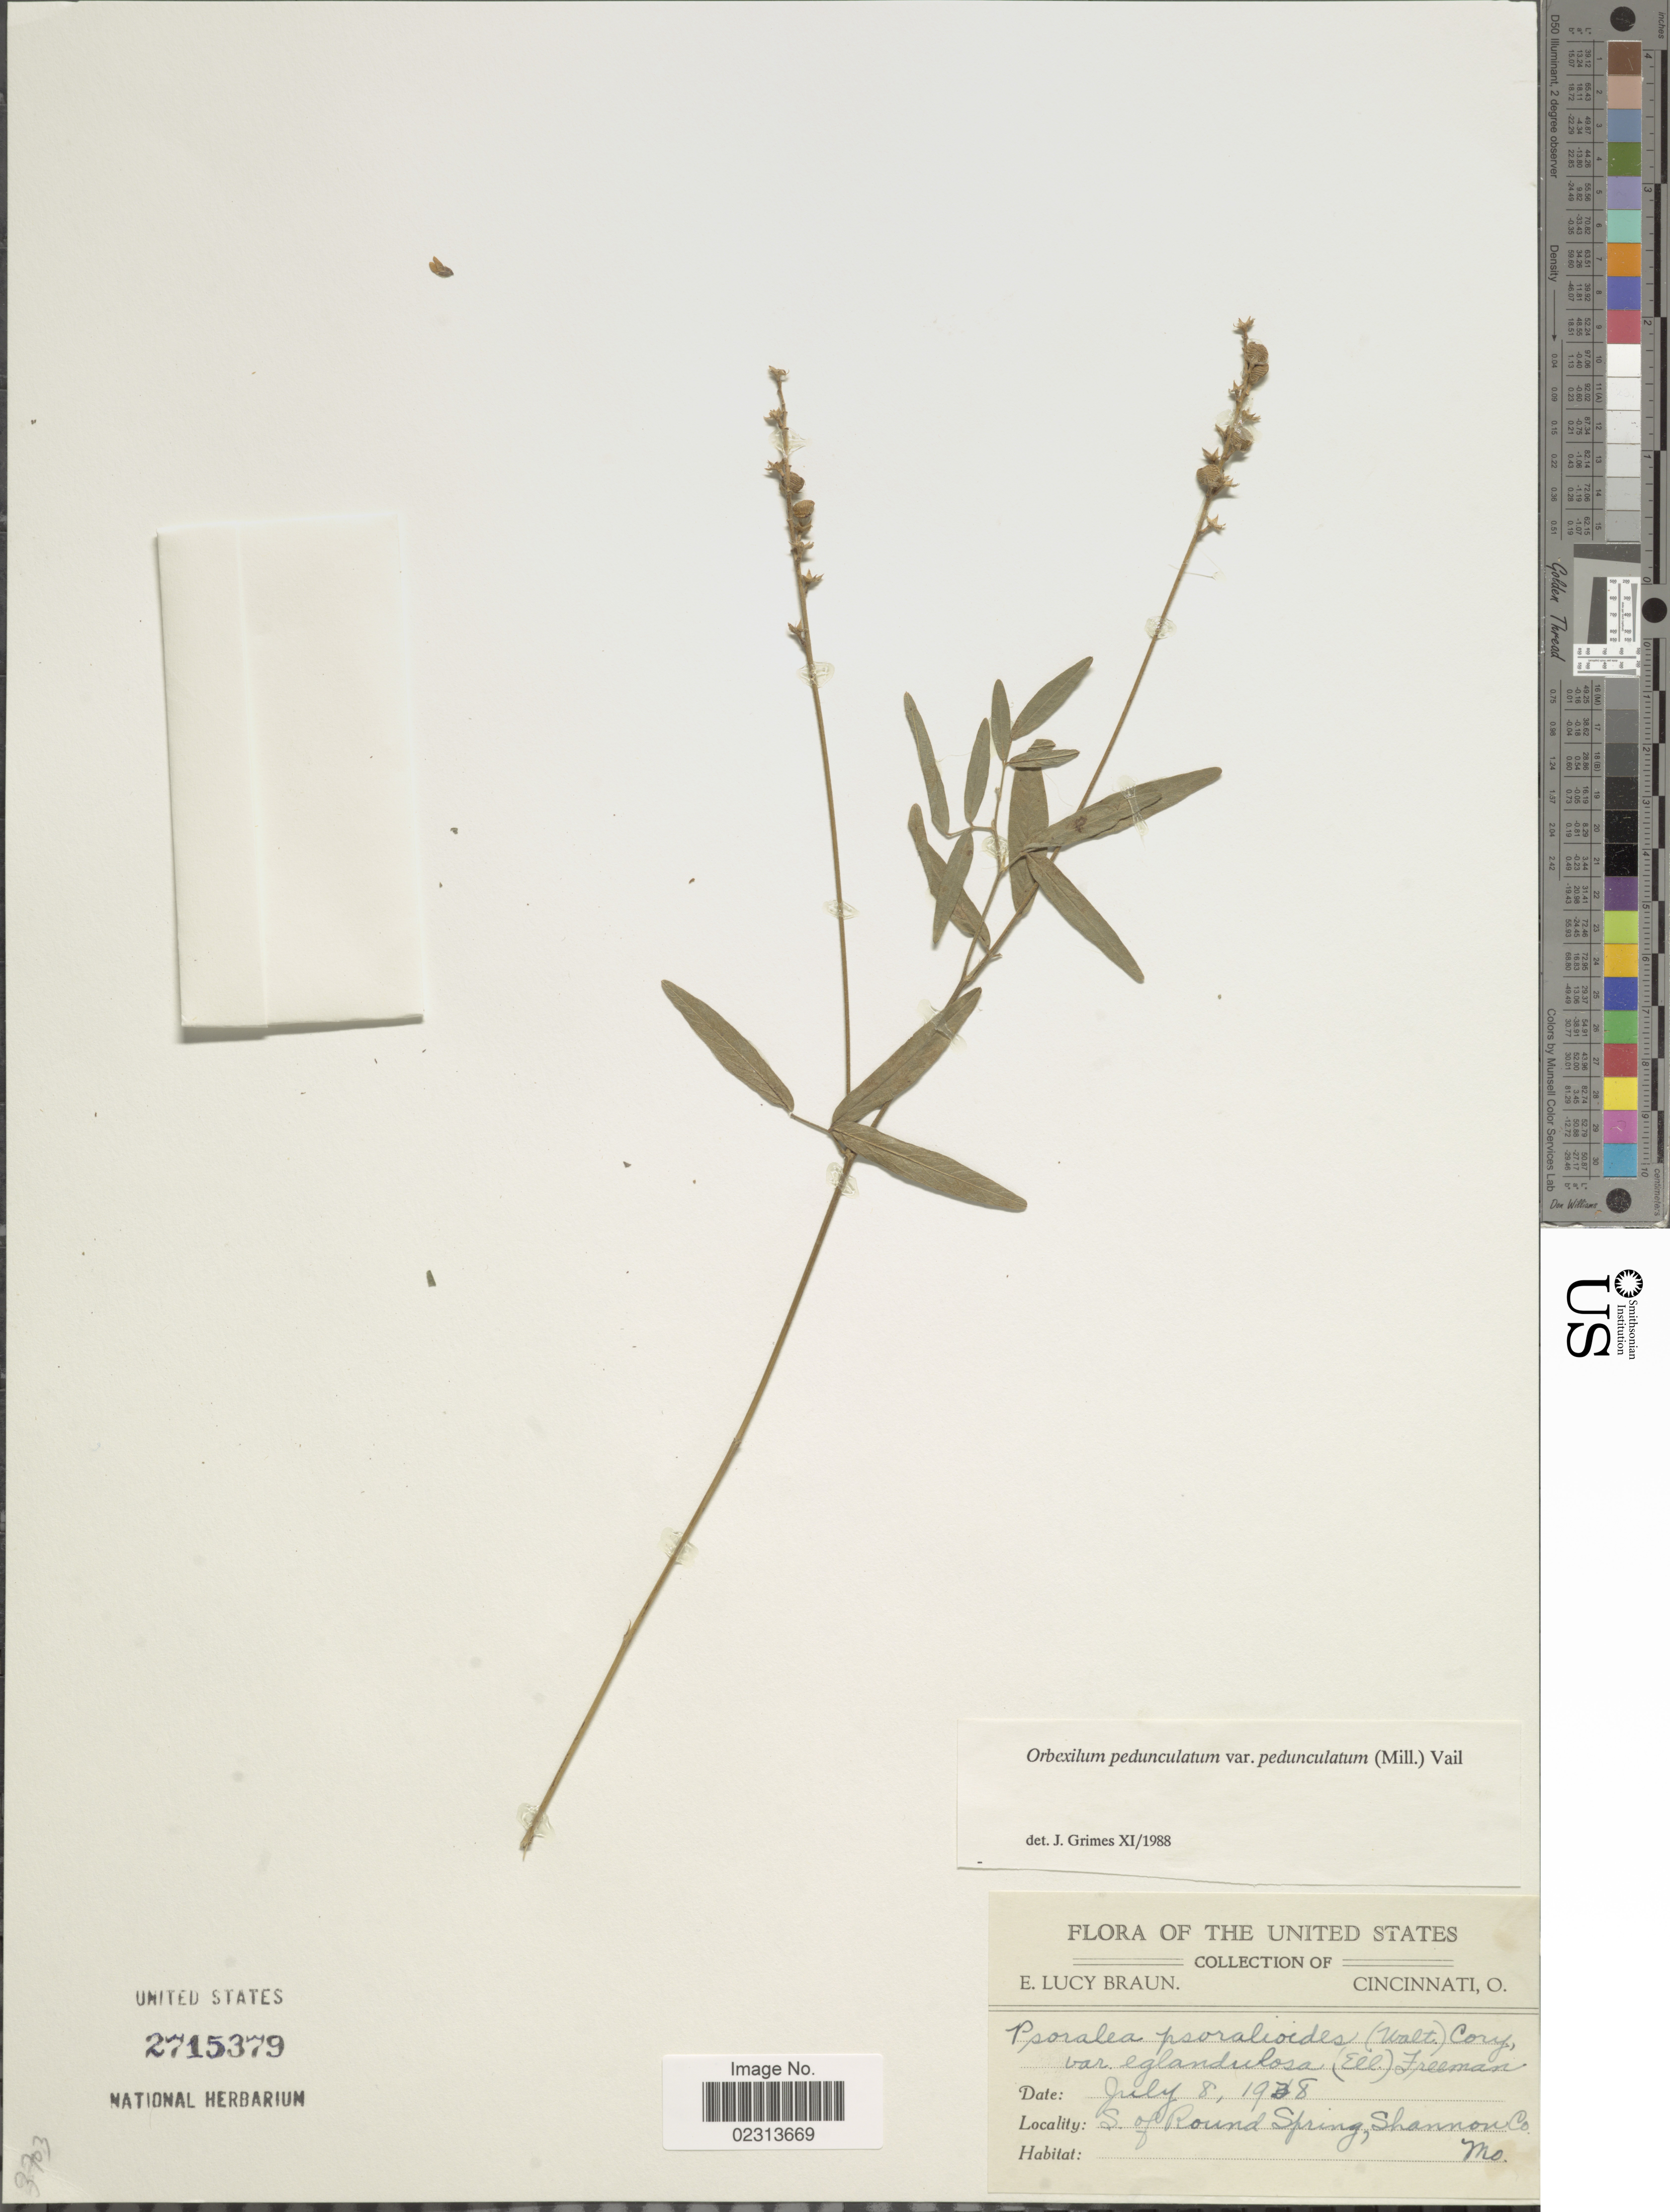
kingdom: Plantae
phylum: Tracheophyta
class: Magnoliopsida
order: Fabales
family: Fabaceae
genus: Orbexilum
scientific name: Orbexilum pedunculatum var. pedunculatum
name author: (Miller) Rydberg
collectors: E. L. Braun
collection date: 1938-07-08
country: United States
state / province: Missouri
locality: S of Round Spring, Shannon Co.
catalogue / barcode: US 2715379